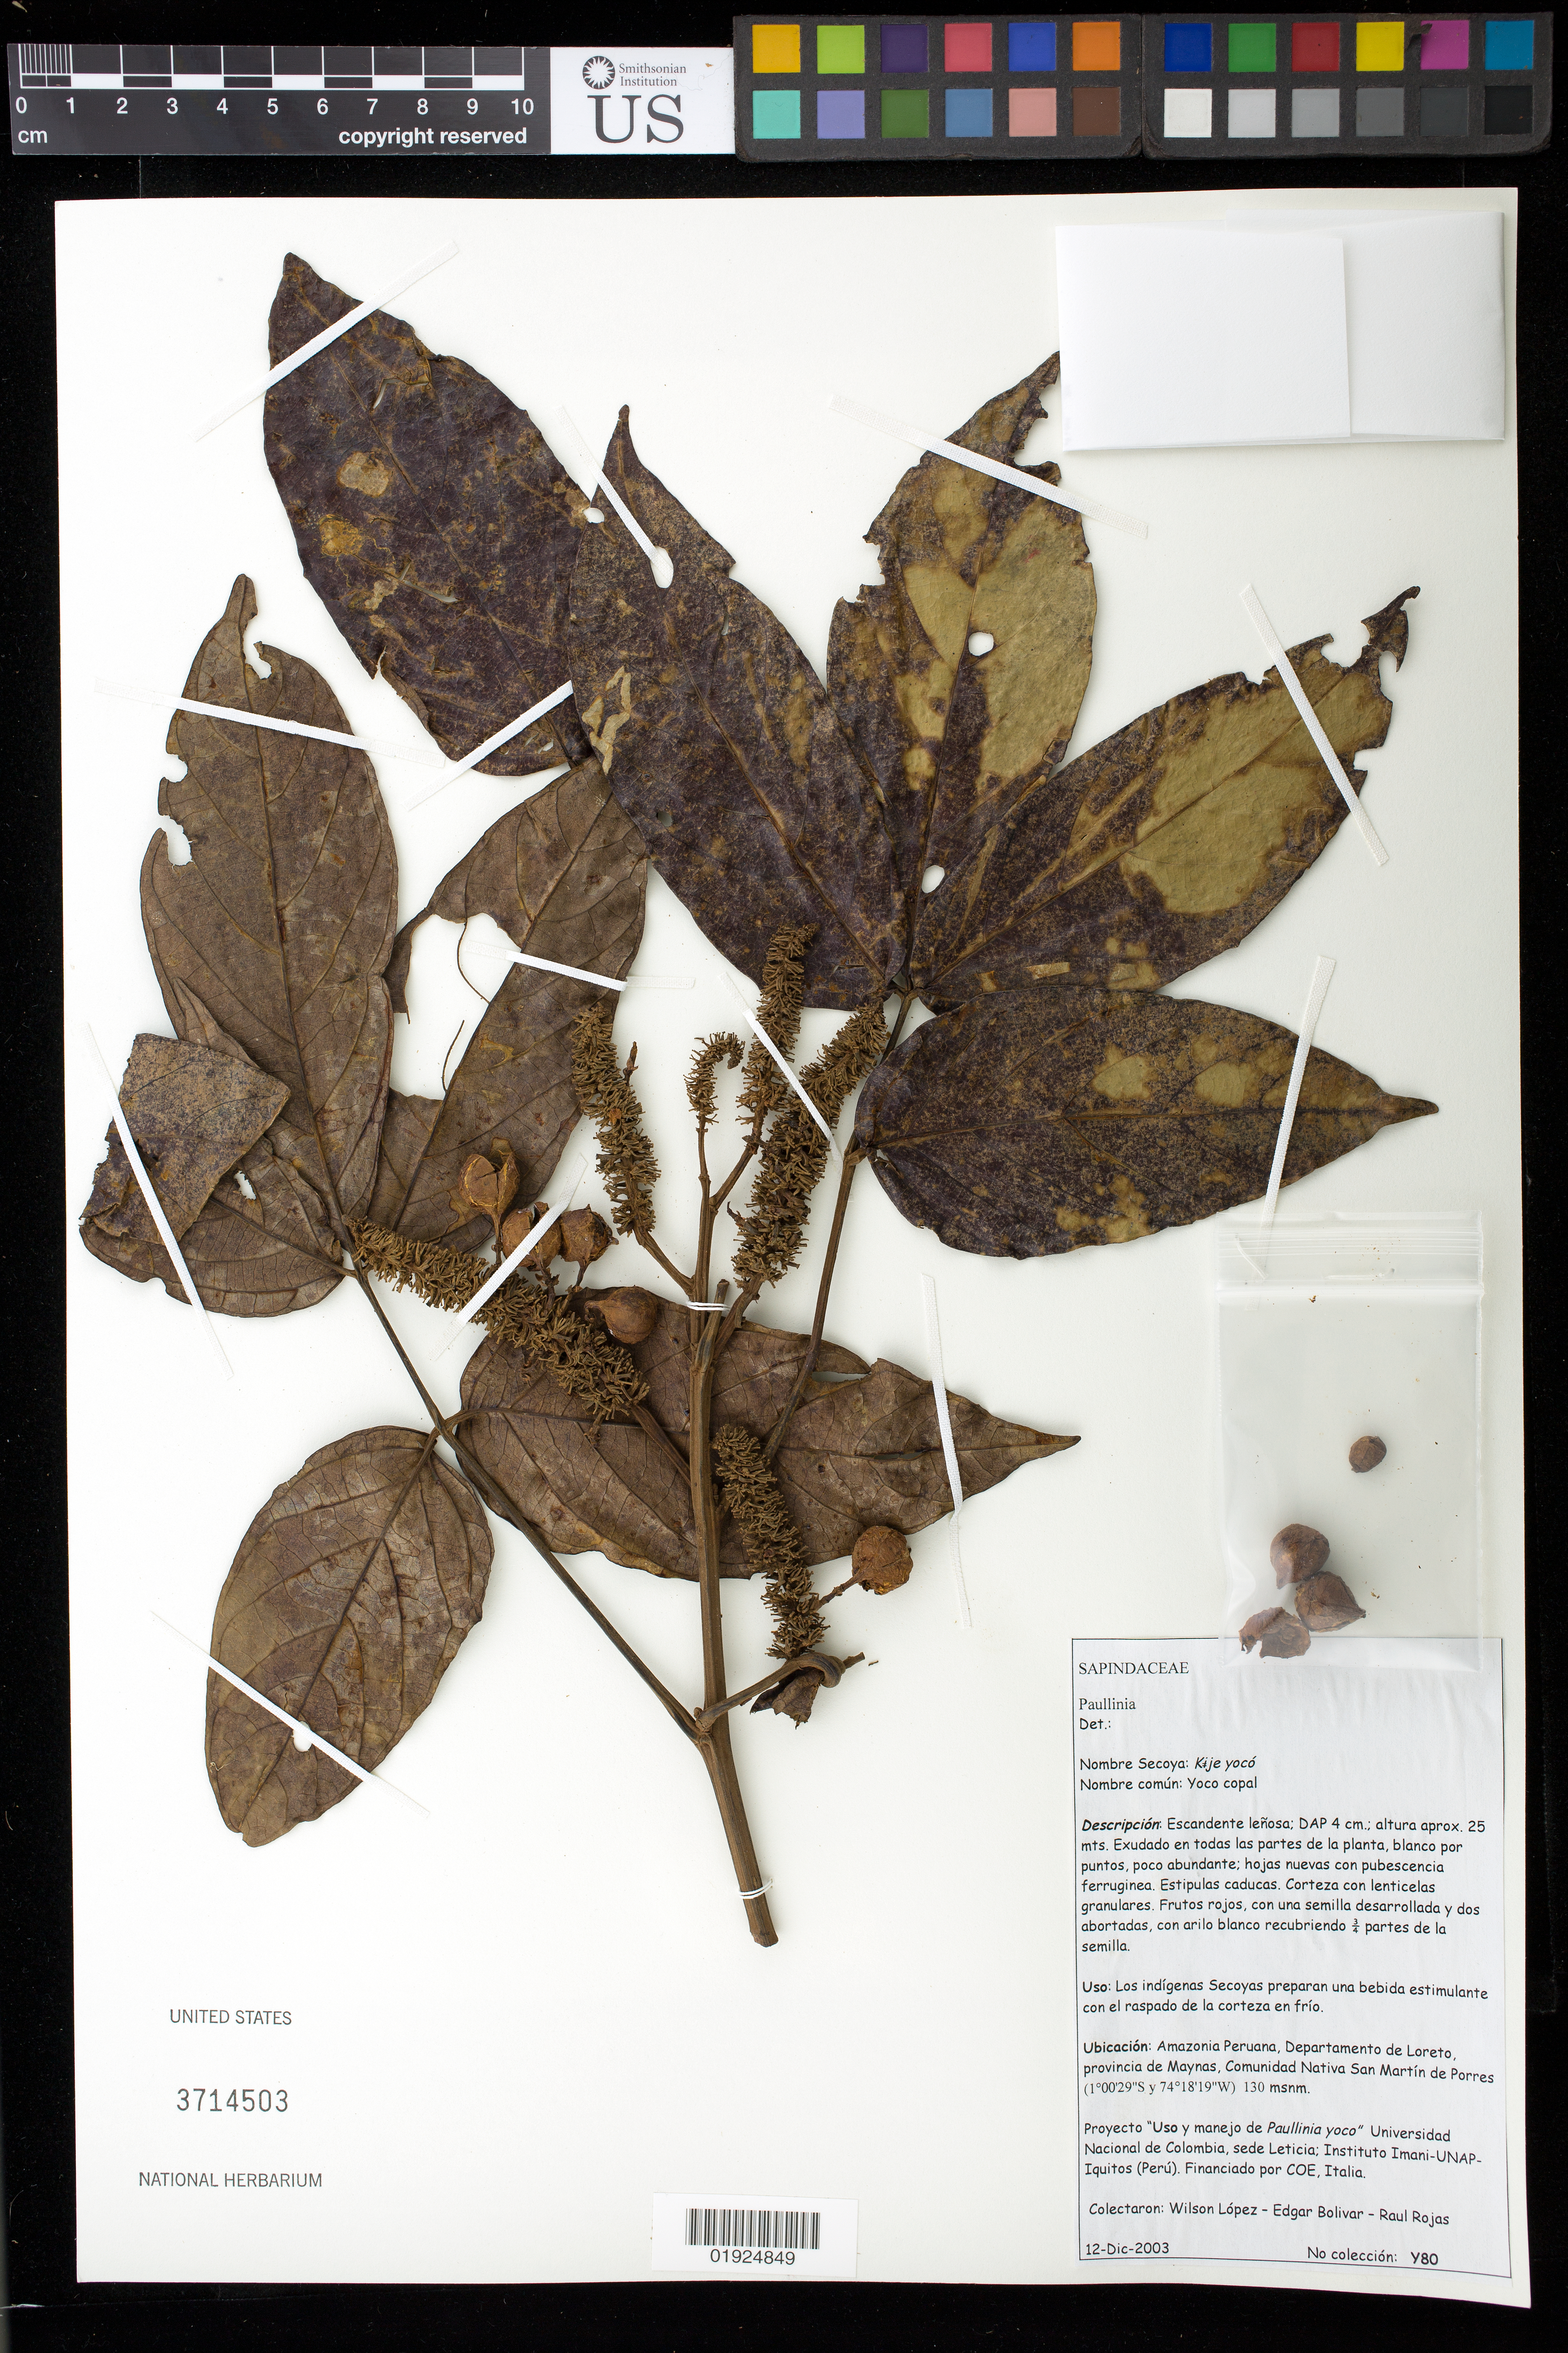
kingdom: Plantae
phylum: Tracheophyta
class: Magnoliopsida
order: Sapindales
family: Sapindaceae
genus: Paullinia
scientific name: Paullinia sp.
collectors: W. López, E. Bolivar & R. Rojas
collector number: Y80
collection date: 2003-12-12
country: Peru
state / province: Loreto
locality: Provincia de Maynas, Comunidad Nativa San Martín de Porres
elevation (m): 130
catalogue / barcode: US 3714503